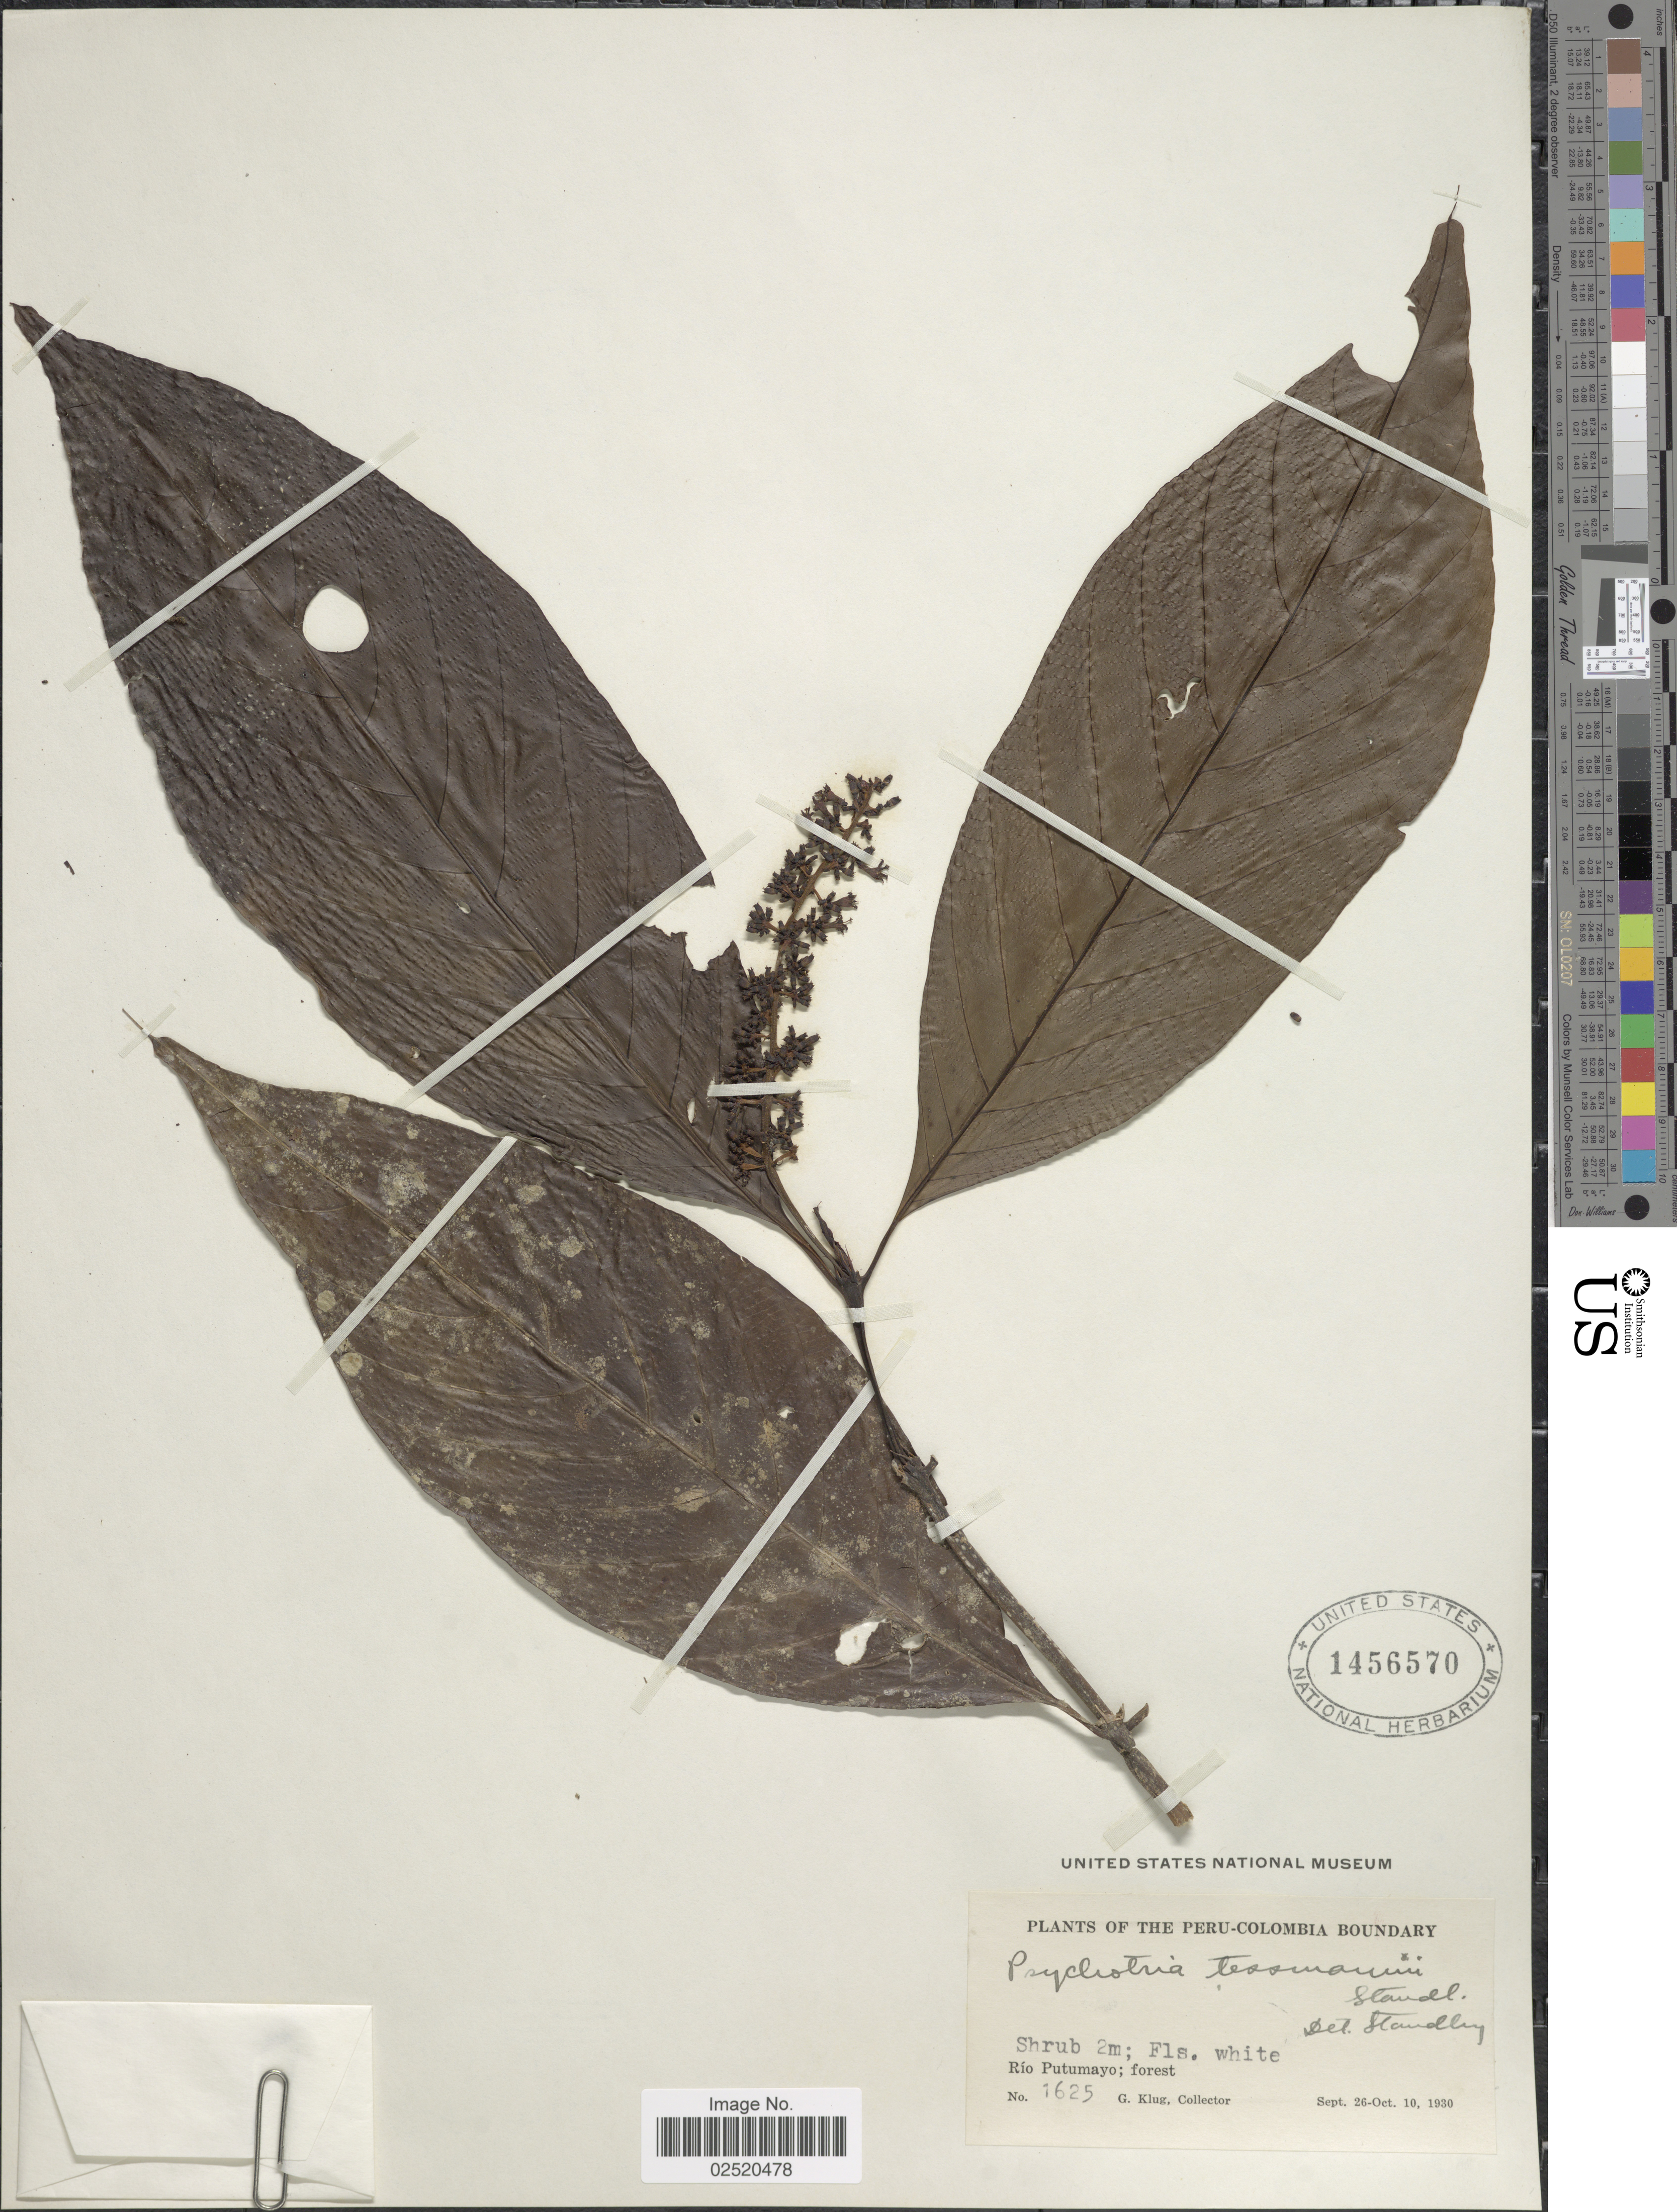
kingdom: Plantae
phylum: Tracheophyta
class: Magnoliopsida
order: Gentianales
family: Rubiaceae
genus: Psychotria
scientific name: Psychotria tessmannii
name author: Standl.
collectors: G. Klug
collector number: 1625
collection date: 1930-09-26/1930-10-10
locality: Peru-Colombia Boundary. Río Putumayo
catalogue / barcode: US 1456570